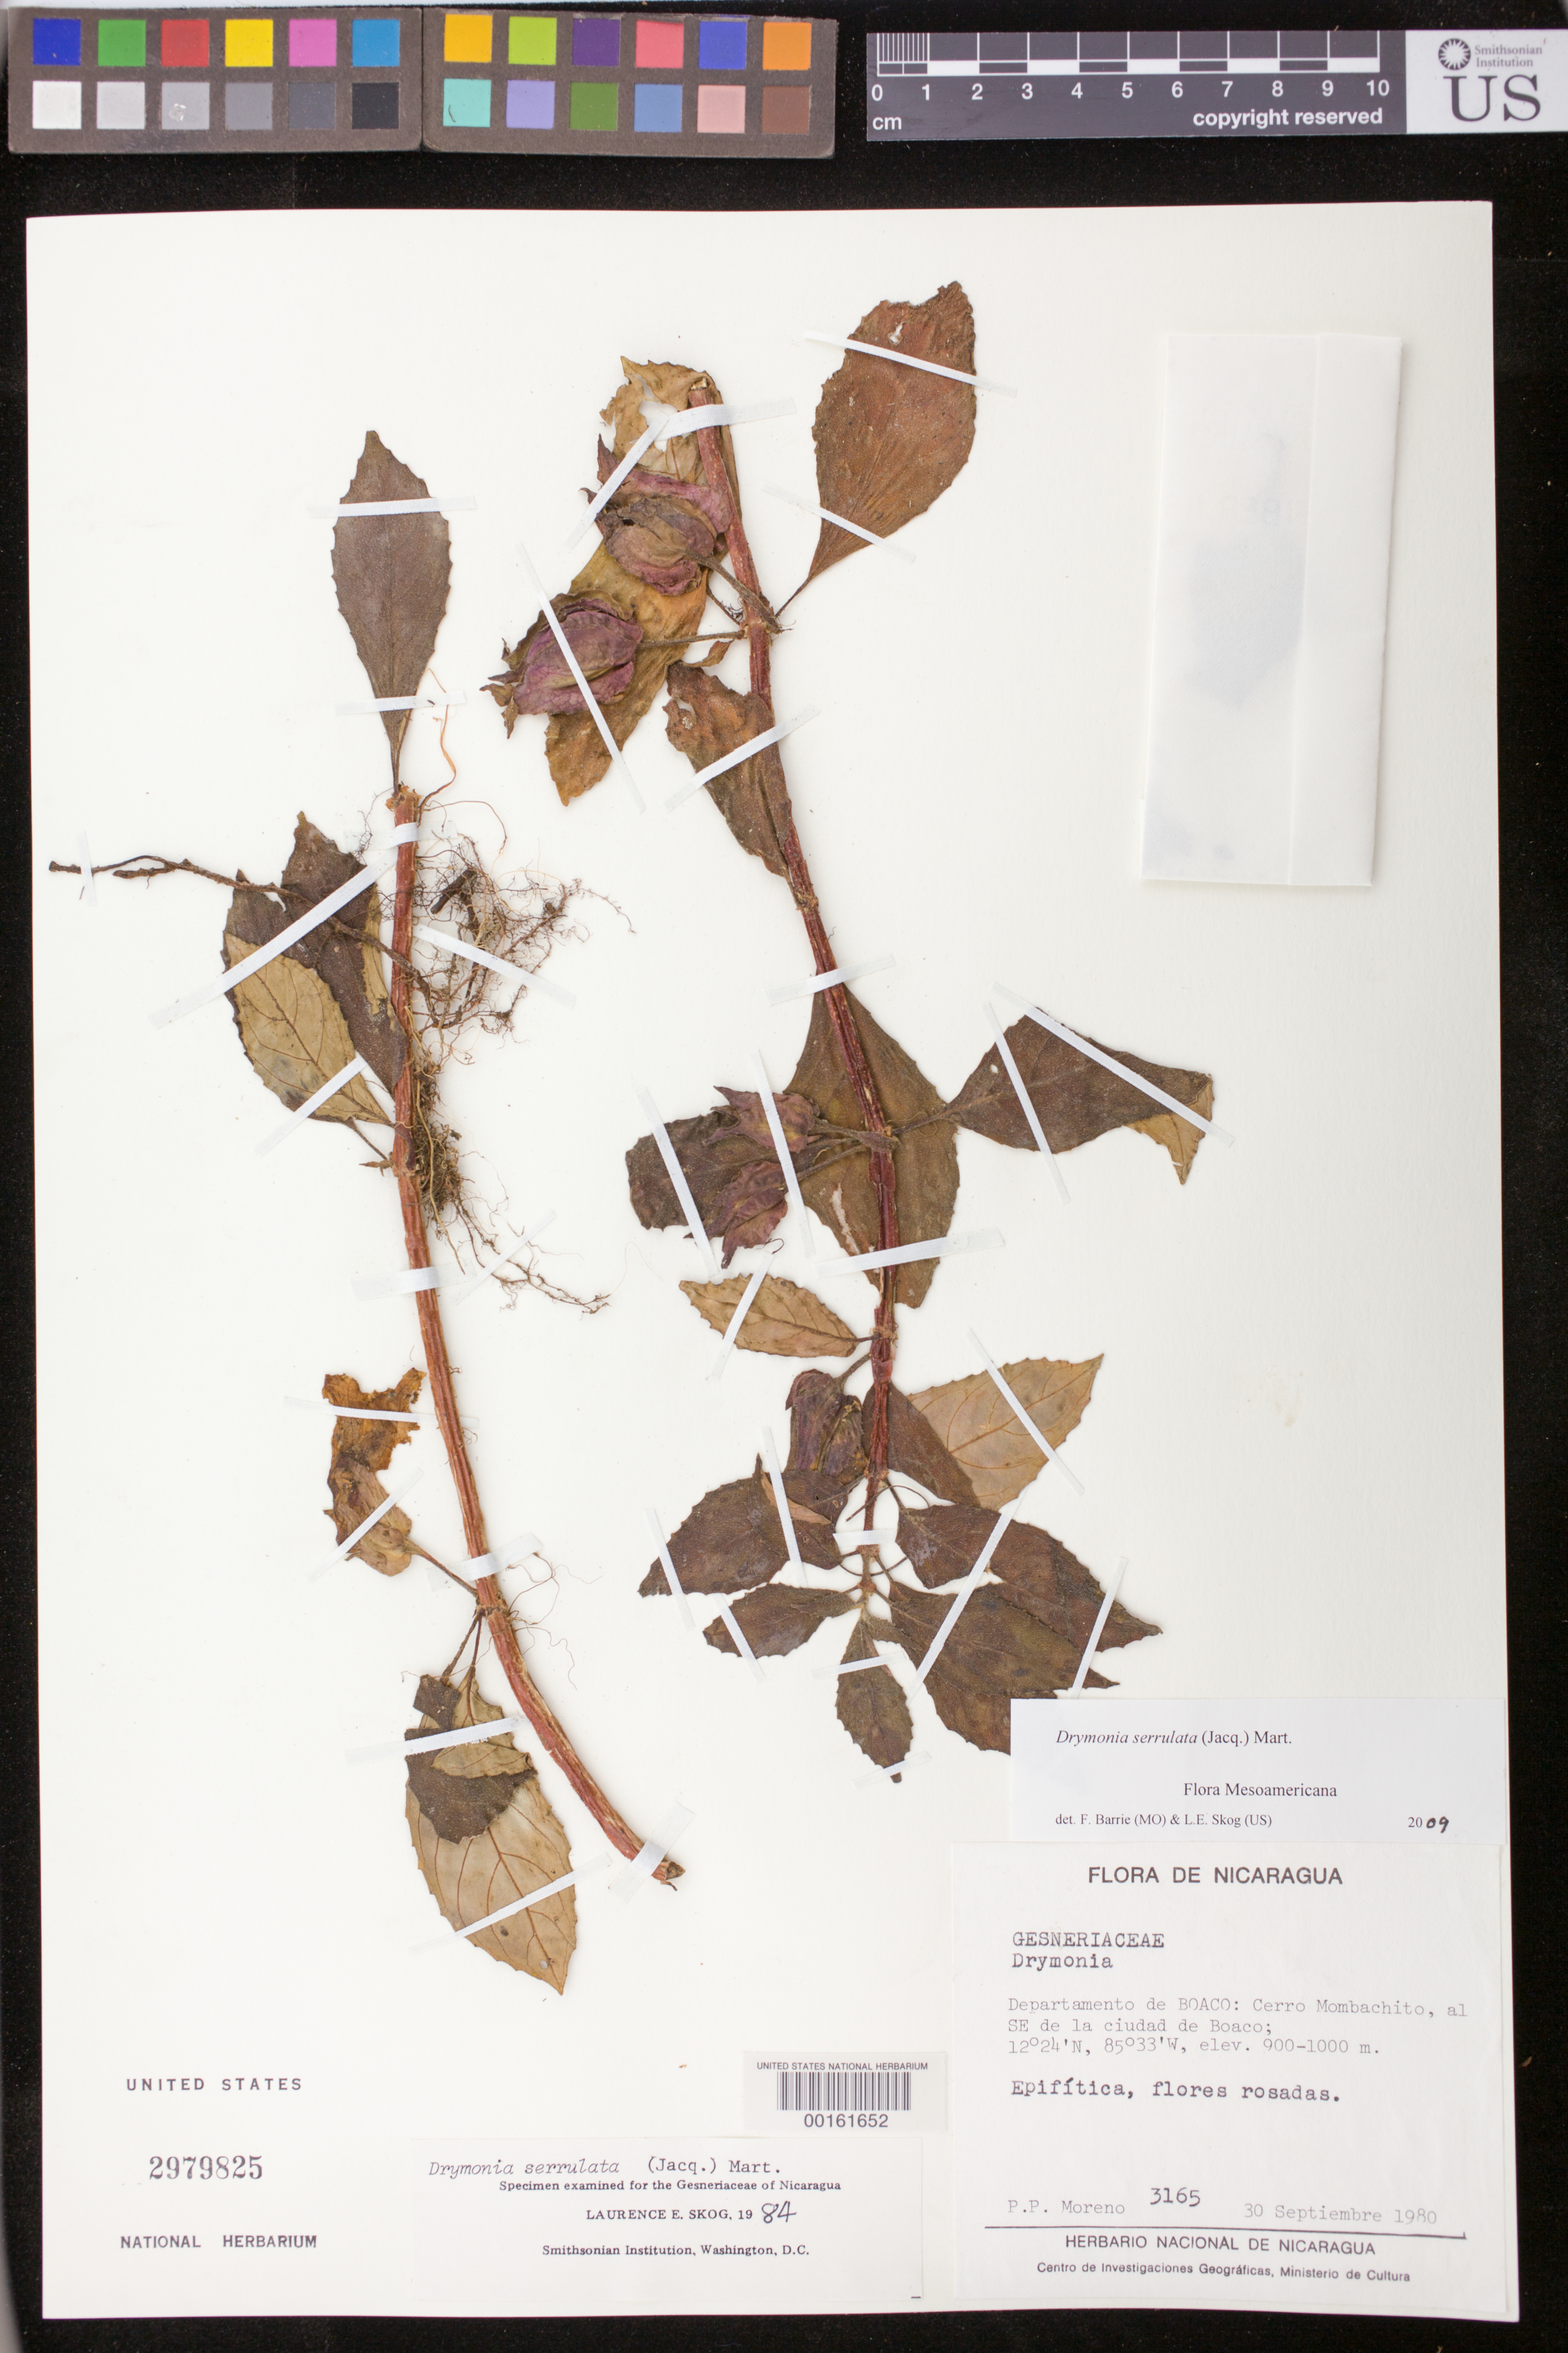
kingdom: Plantae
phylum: Tracheophyta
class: Magnoliopsida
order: Lamiales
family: Gesneriaceae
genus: Drymonia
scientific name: Drymonia serrulata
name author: (Jacq.) Mart.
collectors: P. Moreno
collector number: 3165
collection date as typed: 30 Sep 1980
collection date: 1980-09-30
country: Nicaragua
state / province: Boaco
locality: Cerro Mombachito, SE of Boaco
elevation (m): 900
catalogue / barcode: US 2979825